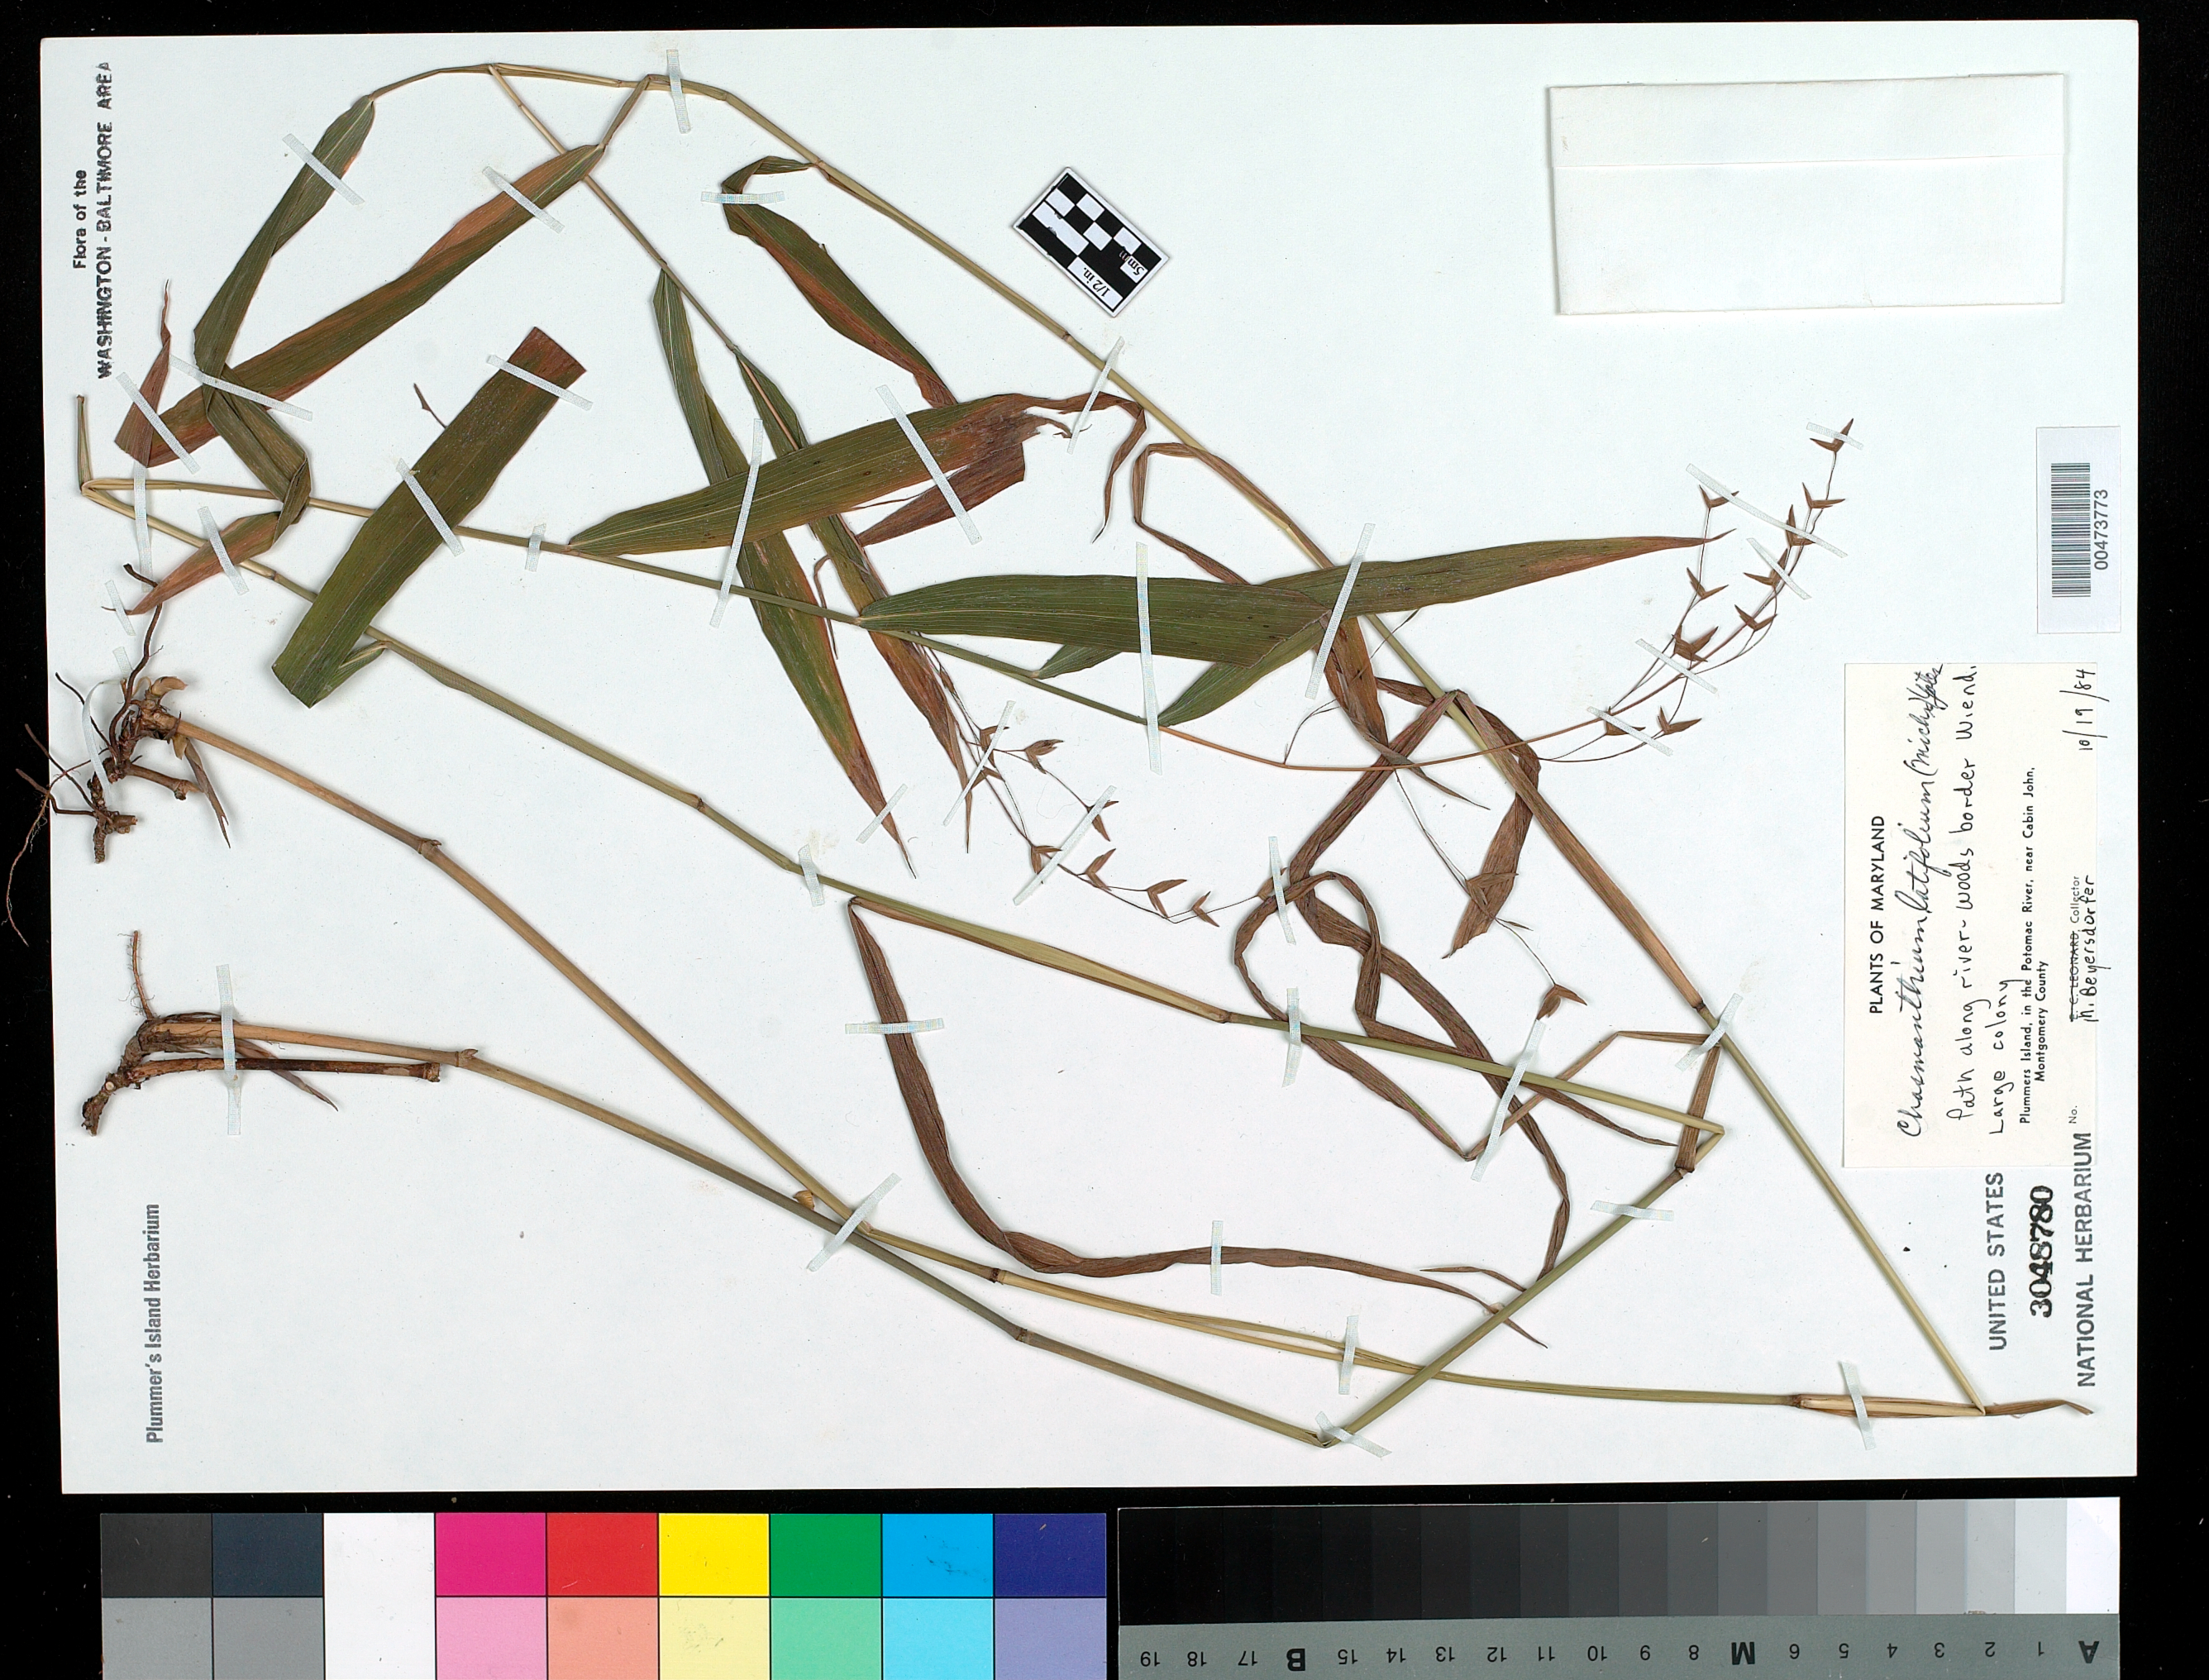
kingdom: Plantae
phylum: Tracheophyta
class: Liliopsida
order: Poales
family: Poaceae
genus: Chasmanthium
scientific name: Chasmanthium latifolium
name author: (Michx.) H.O. Yates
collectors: M. Beyersdorfer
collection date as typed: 19 Oct 1984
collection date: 1984-10-19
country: United States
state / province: Maryland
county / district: Montgomery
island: Plummers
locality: Near Cabin John, Plummers Island in the Potomac River C. & O. Canal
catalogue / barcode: US 3048780